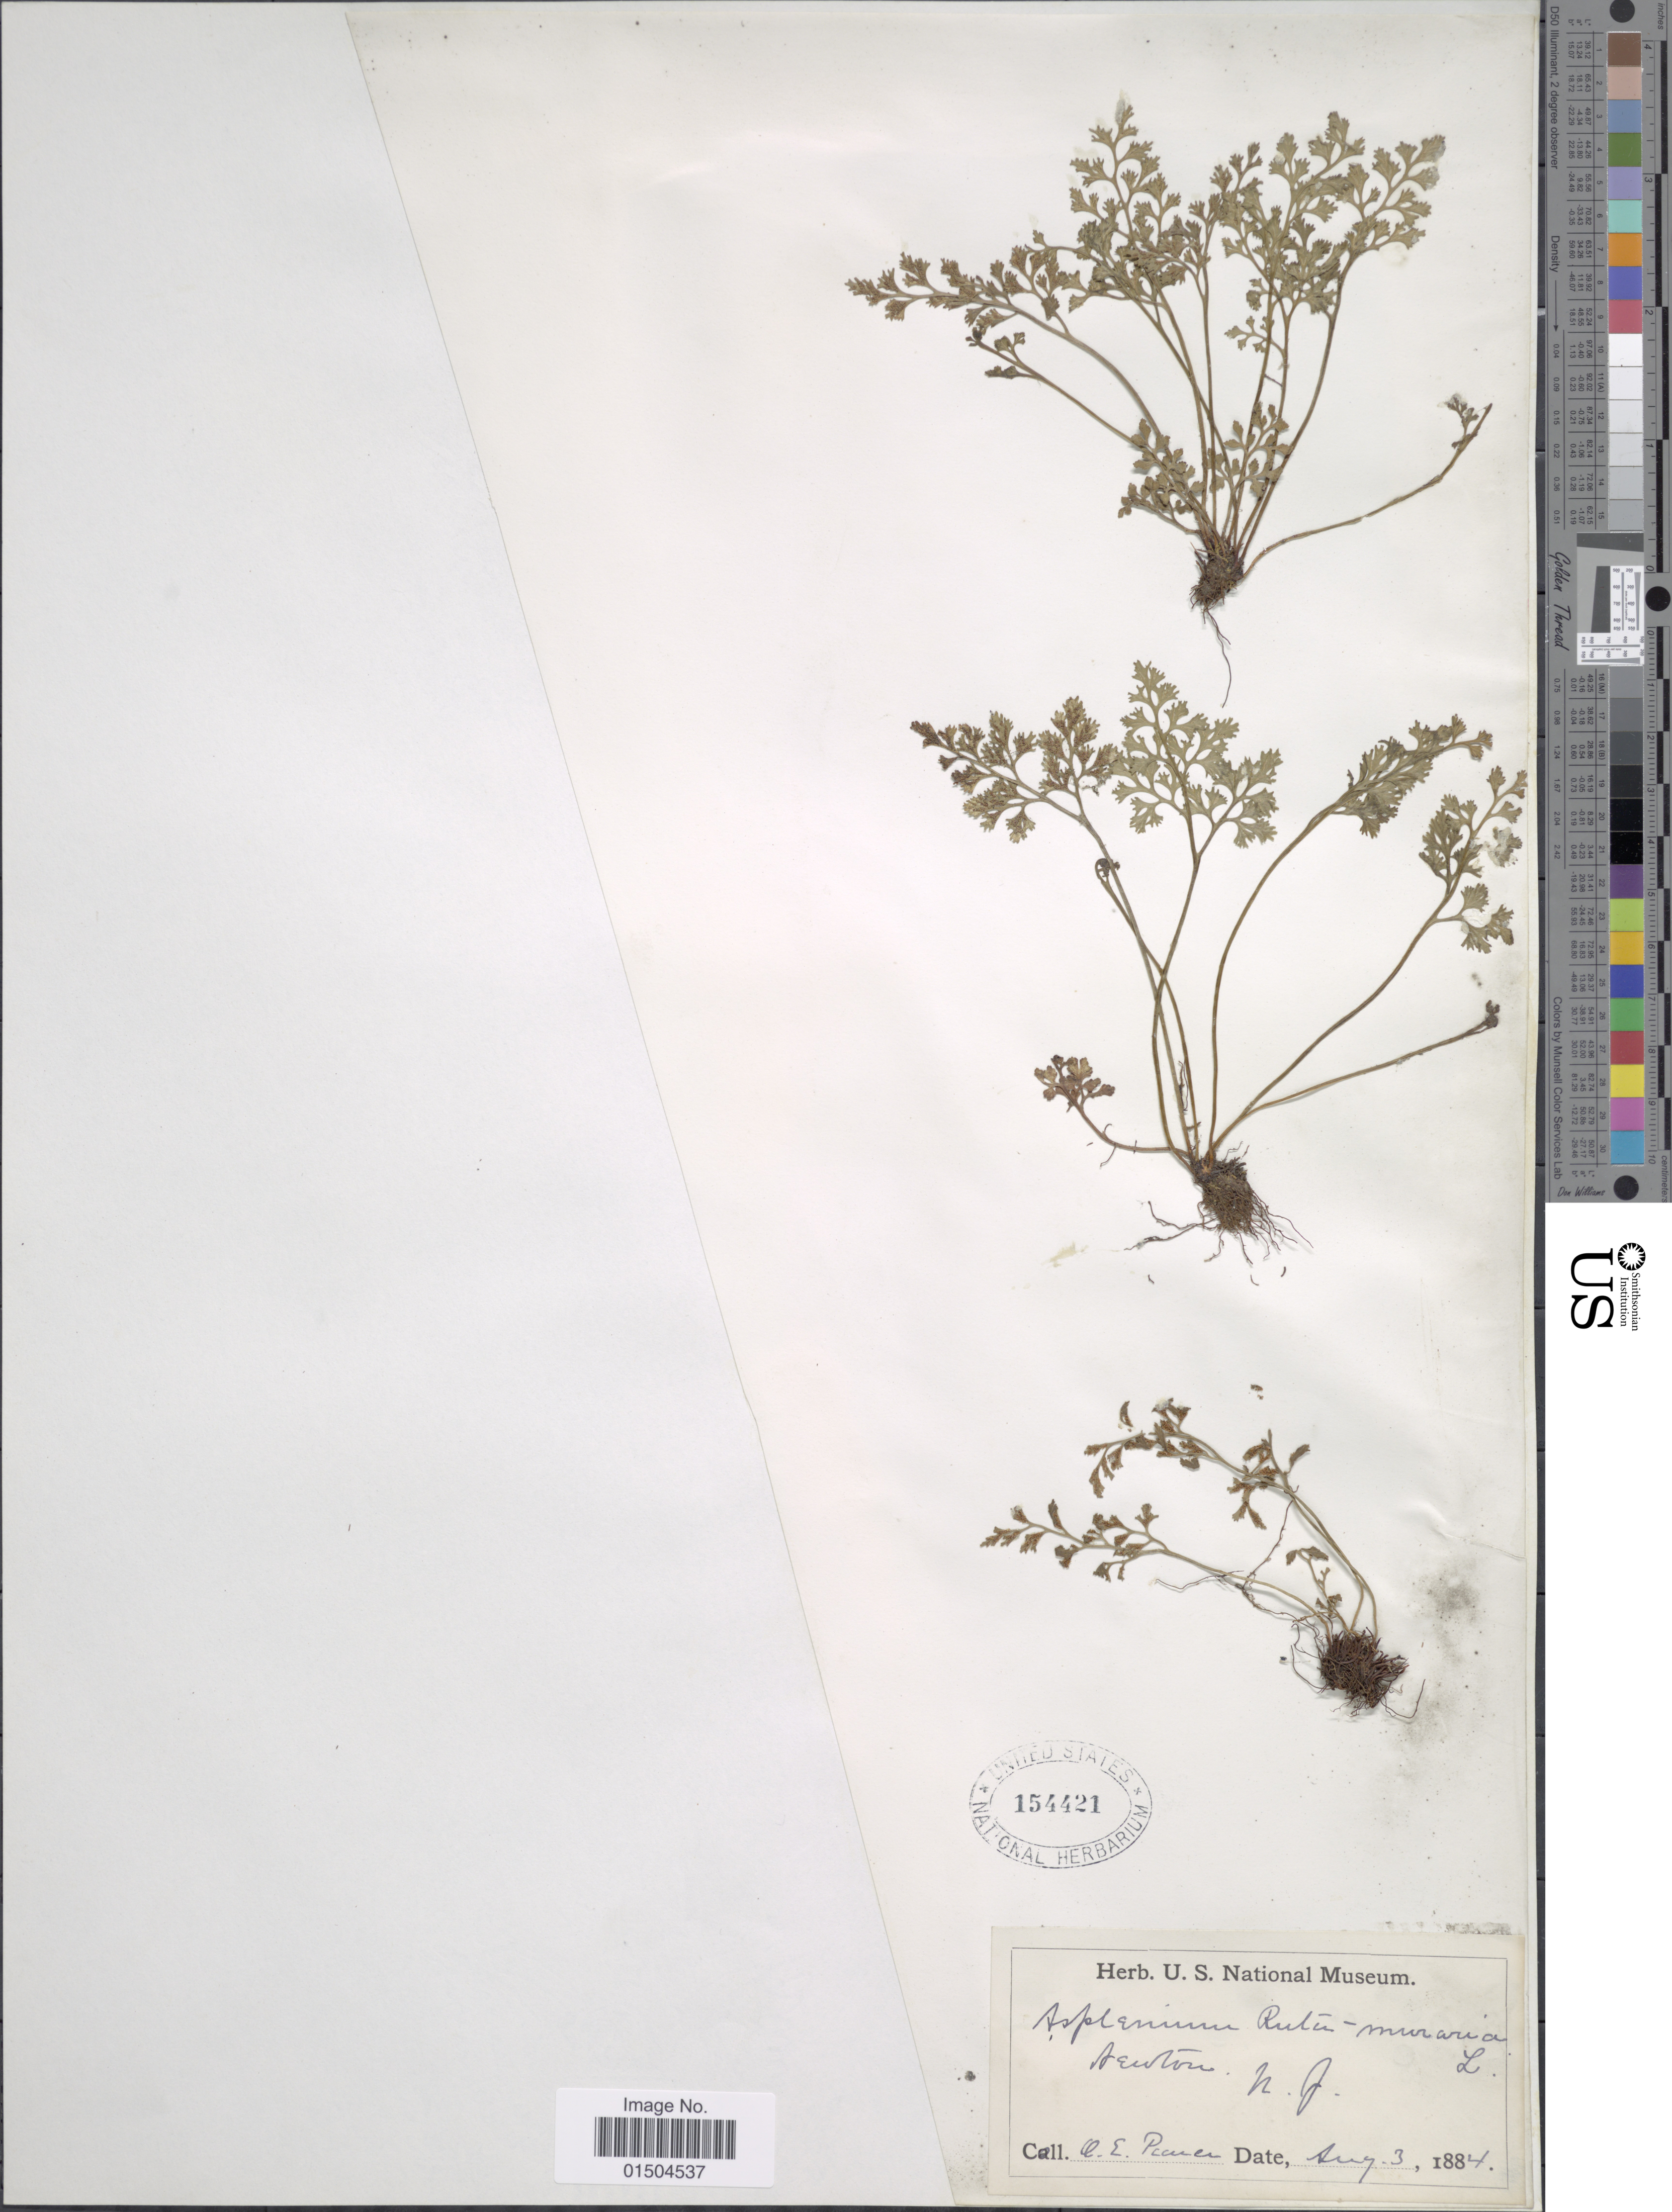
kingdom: Plantae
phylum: Tracheophyta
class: Polypodiopsida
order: Polypodiales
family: Aspleniaceae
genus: Asplenium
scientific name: Asplenium ruta-muraria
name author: L.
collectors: O. E. Pearce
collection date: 1884-08-03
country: United States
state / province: New Jersey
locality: Newton.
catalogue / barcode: US 154421